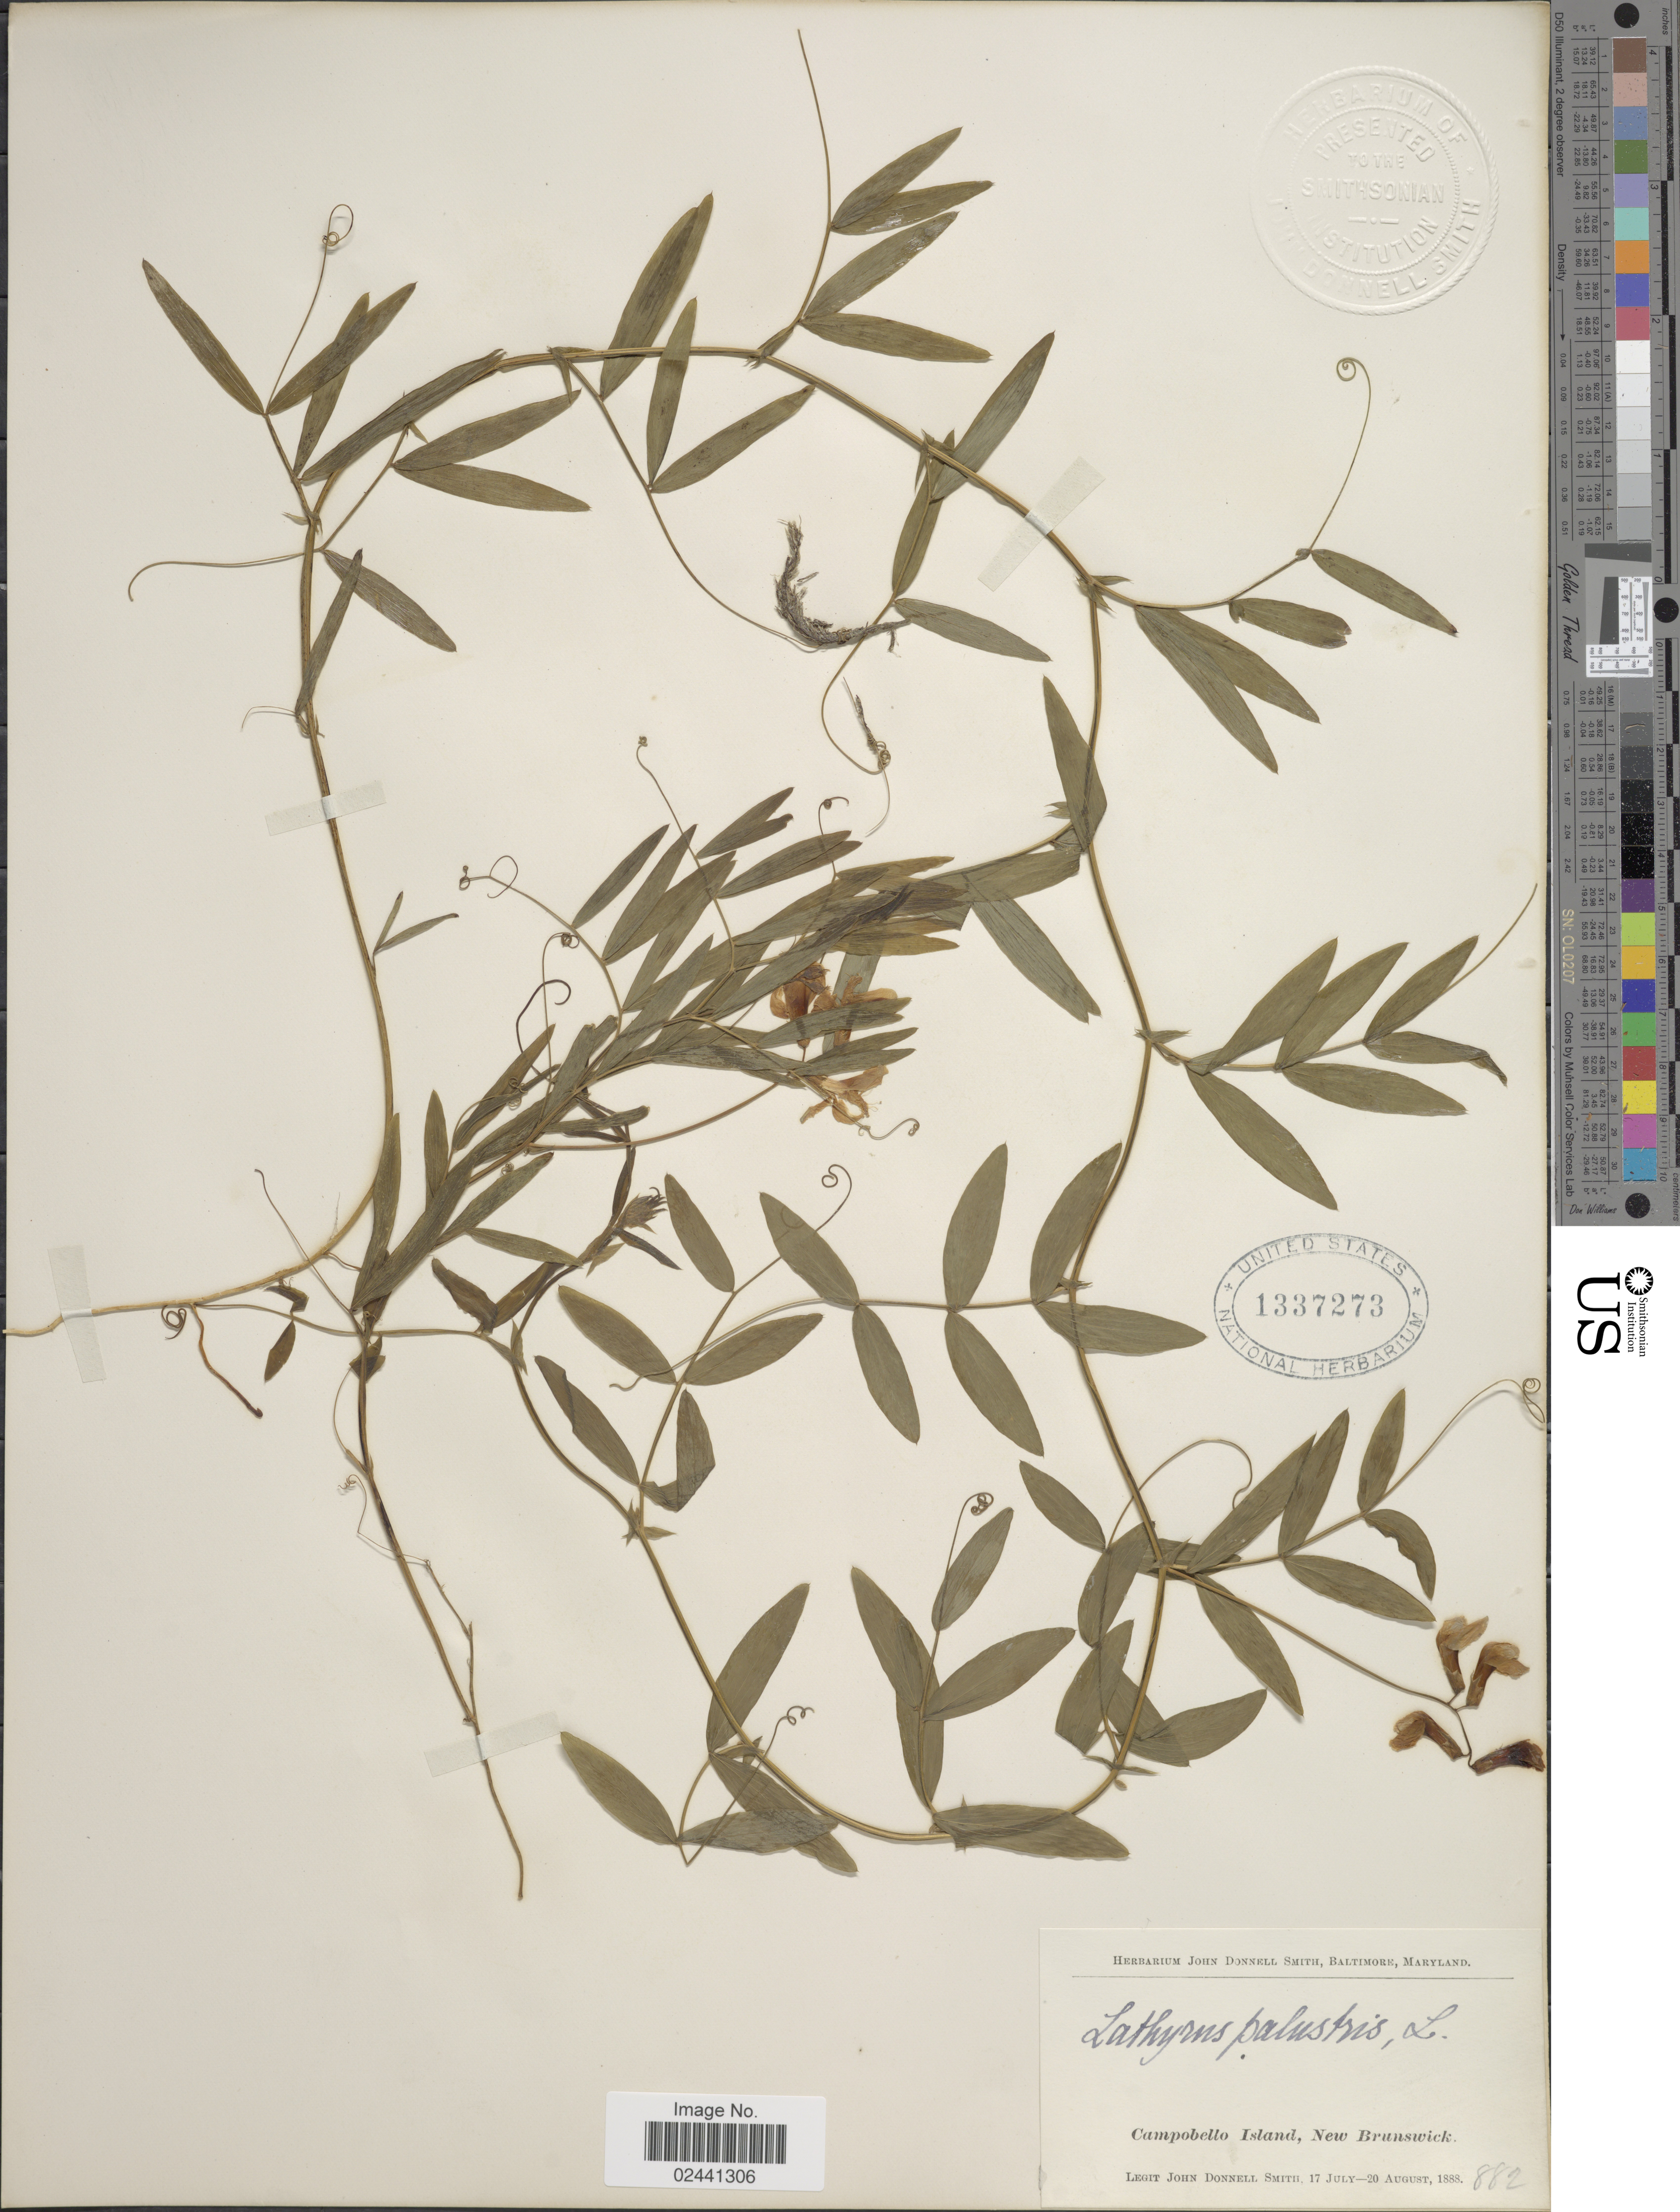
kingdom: Plantae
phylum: Tracheophyta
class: Magnoliopsida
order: Fabales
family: Fabaceae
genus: Lathyrus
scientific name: Lathyrus palustris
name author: L.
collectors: J. Donnell Smith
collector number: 882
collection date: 1888-07-17/1888-08-20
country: Canada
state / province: New Brunswick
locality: Campobello Island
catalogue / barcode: US 1337273